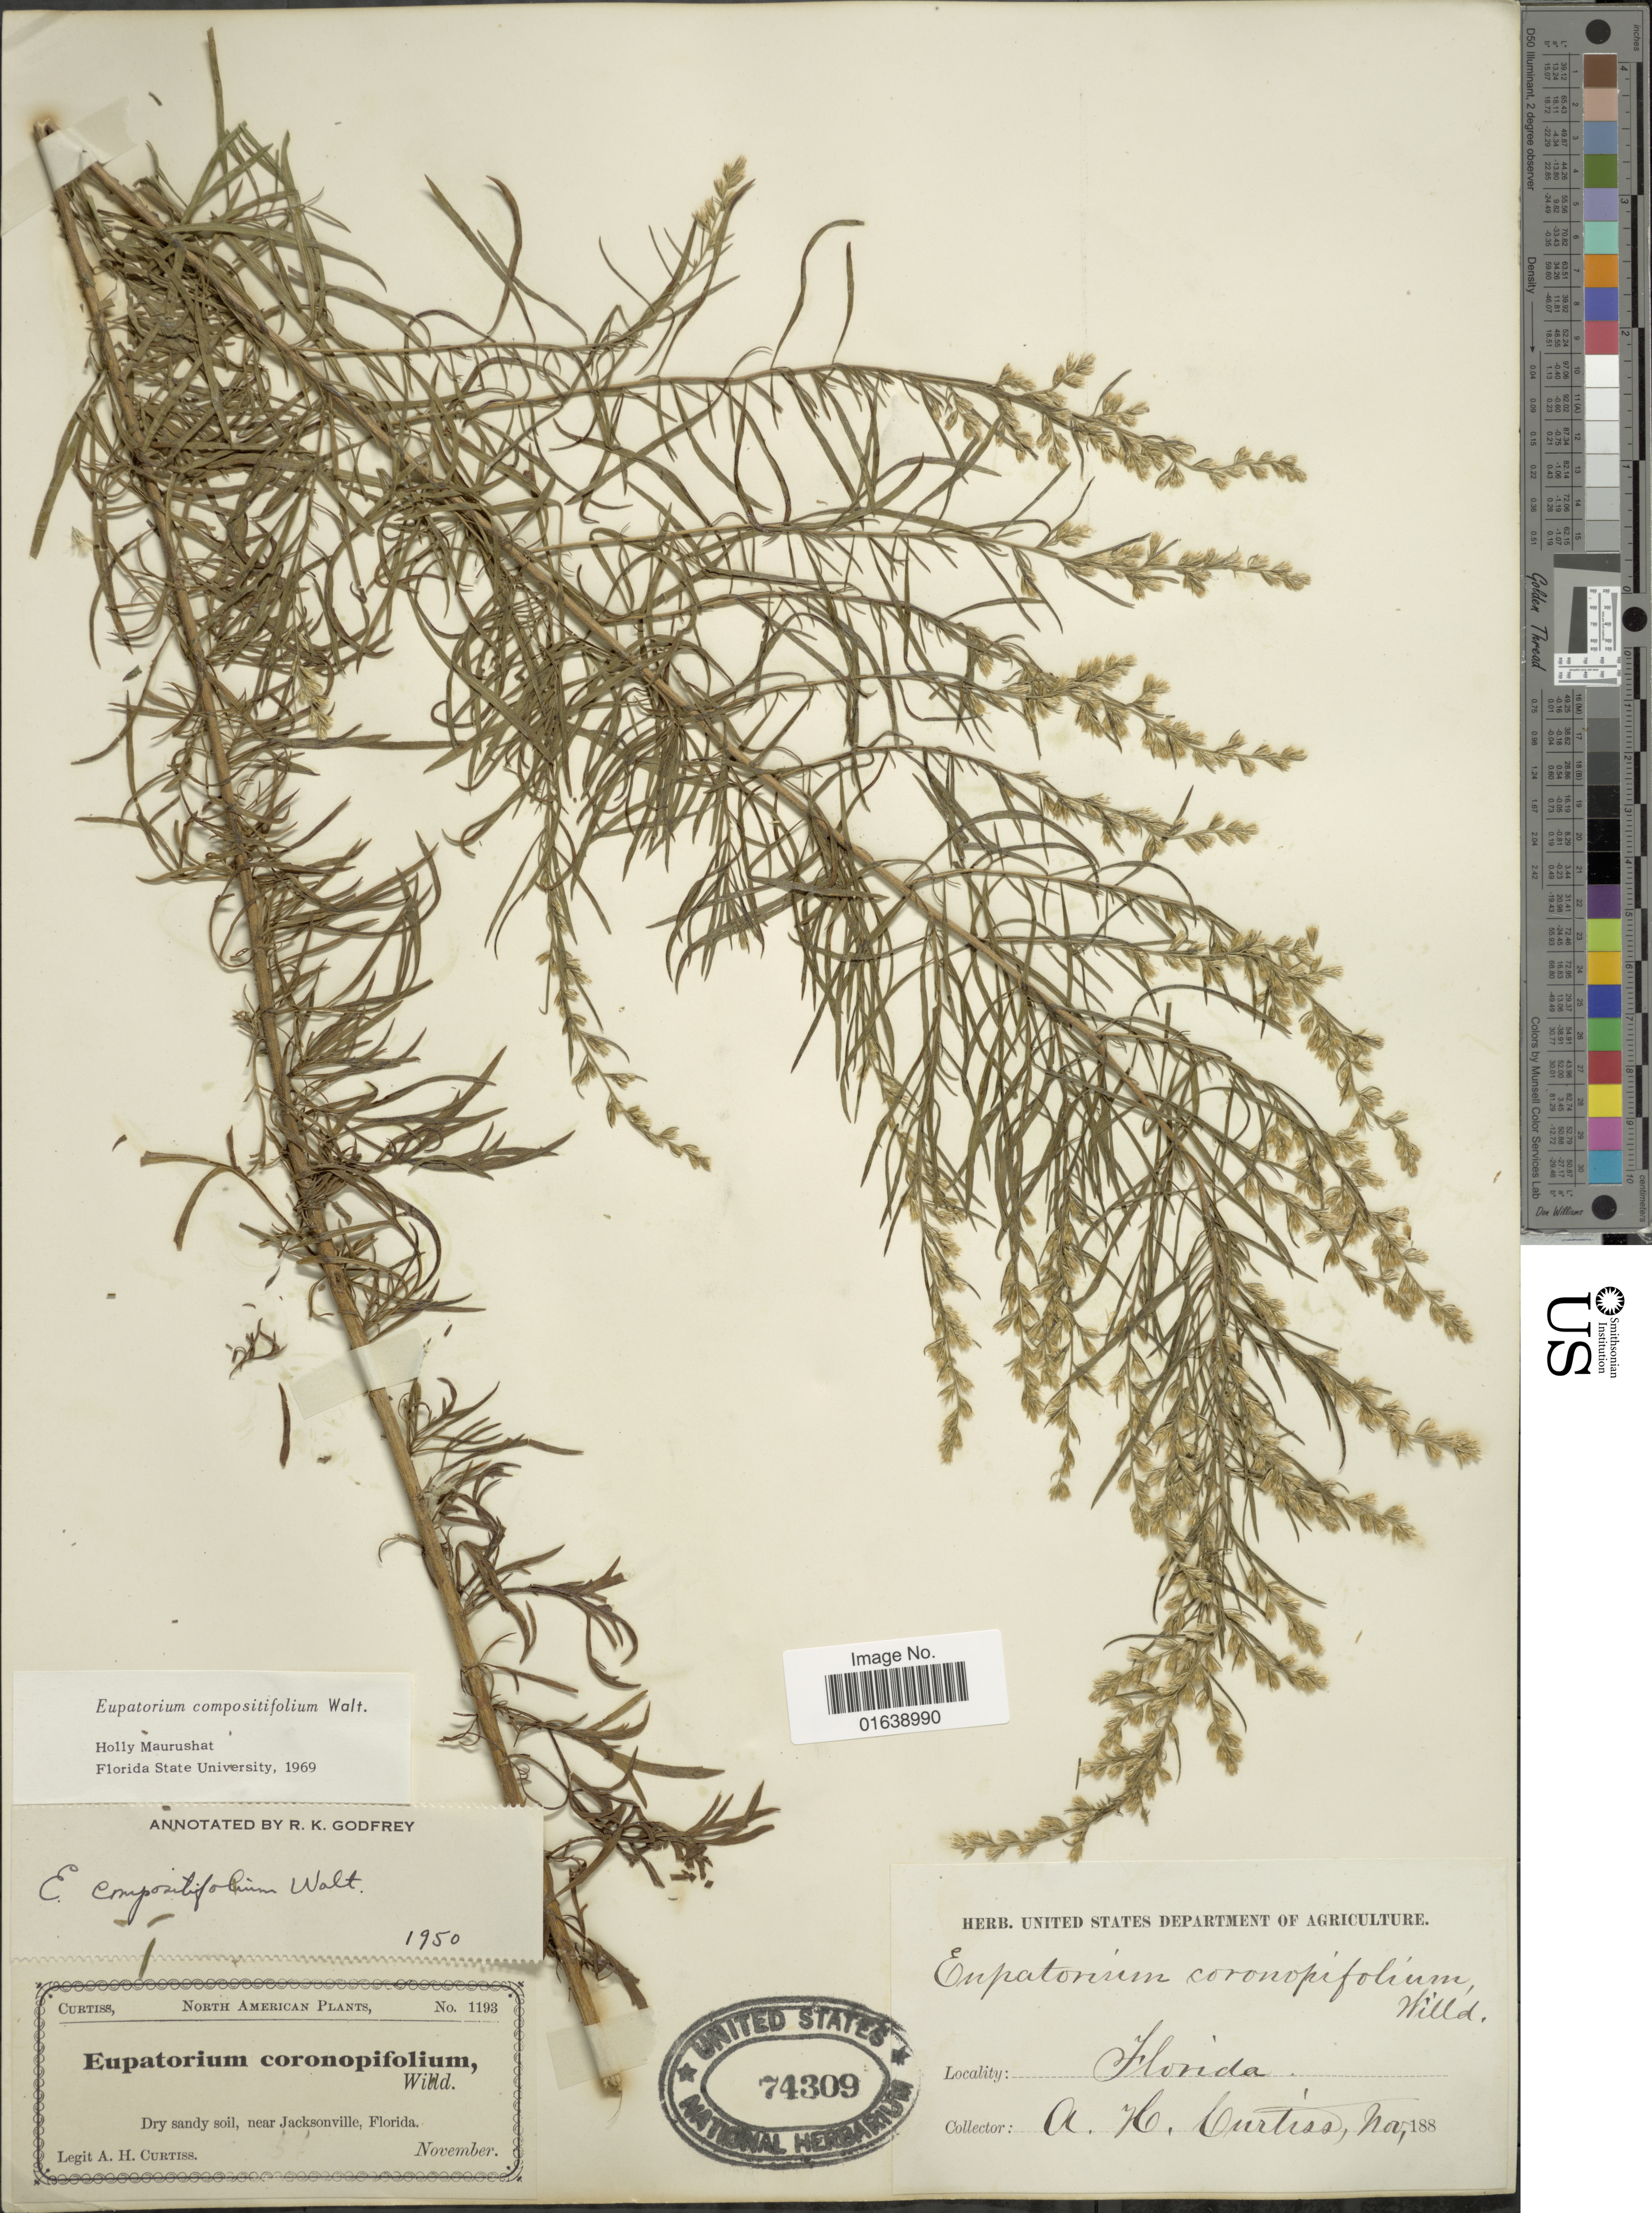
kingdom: Plantae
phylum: Tracheophyta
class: Magnoliopsida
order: Asterales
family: Asteraceae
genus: Eupatorium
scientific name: Eupatorium compositifolium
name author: Walter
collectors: A. H. Curtiss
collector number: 1193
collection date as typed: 188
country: United States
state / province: Florida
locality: Florida. Dry sandy soil, near Jacksonville, Florida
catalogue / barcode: US 74309